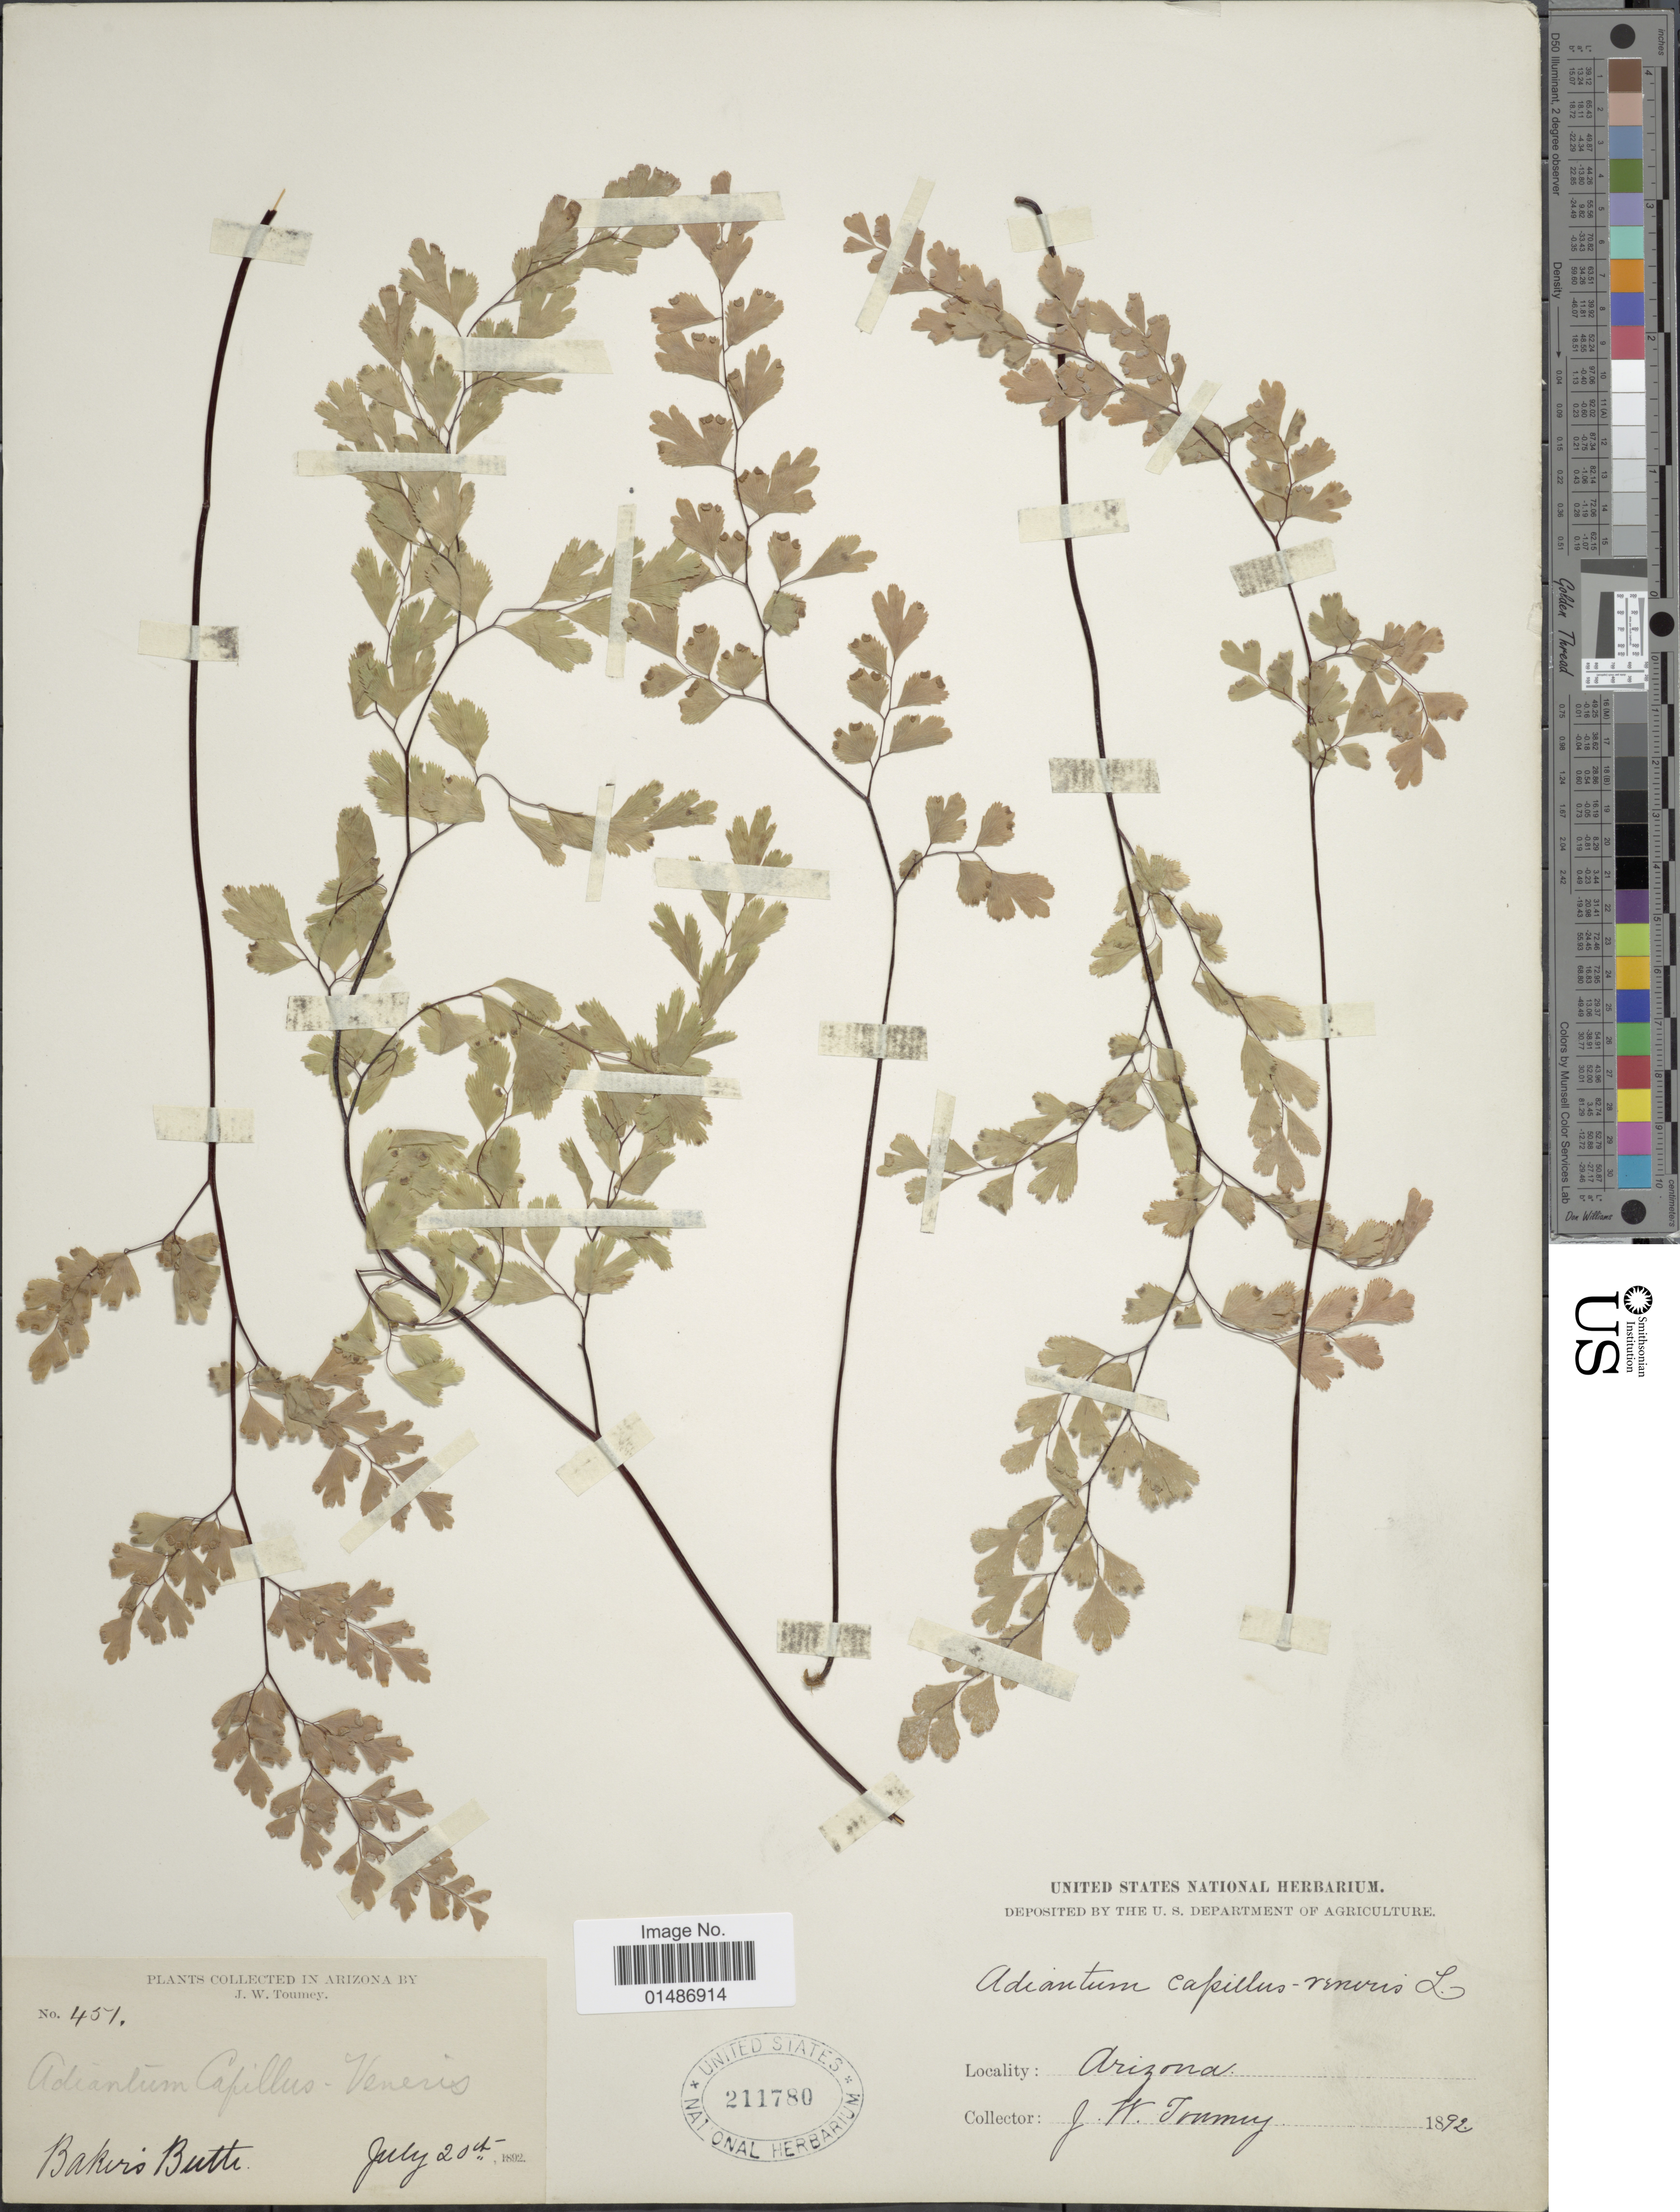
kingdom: Plantae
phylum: Tracheophyta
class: Polypodiopsida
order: Polypodiales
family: Pteridaceae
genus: Adiantum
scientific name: Adiantum capillus-veneris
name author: L.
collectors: J. W. Toumey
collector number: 451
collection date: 1892-07-20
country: United States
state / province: Arizona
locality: Bakir's Butte.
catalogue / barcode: US 211780